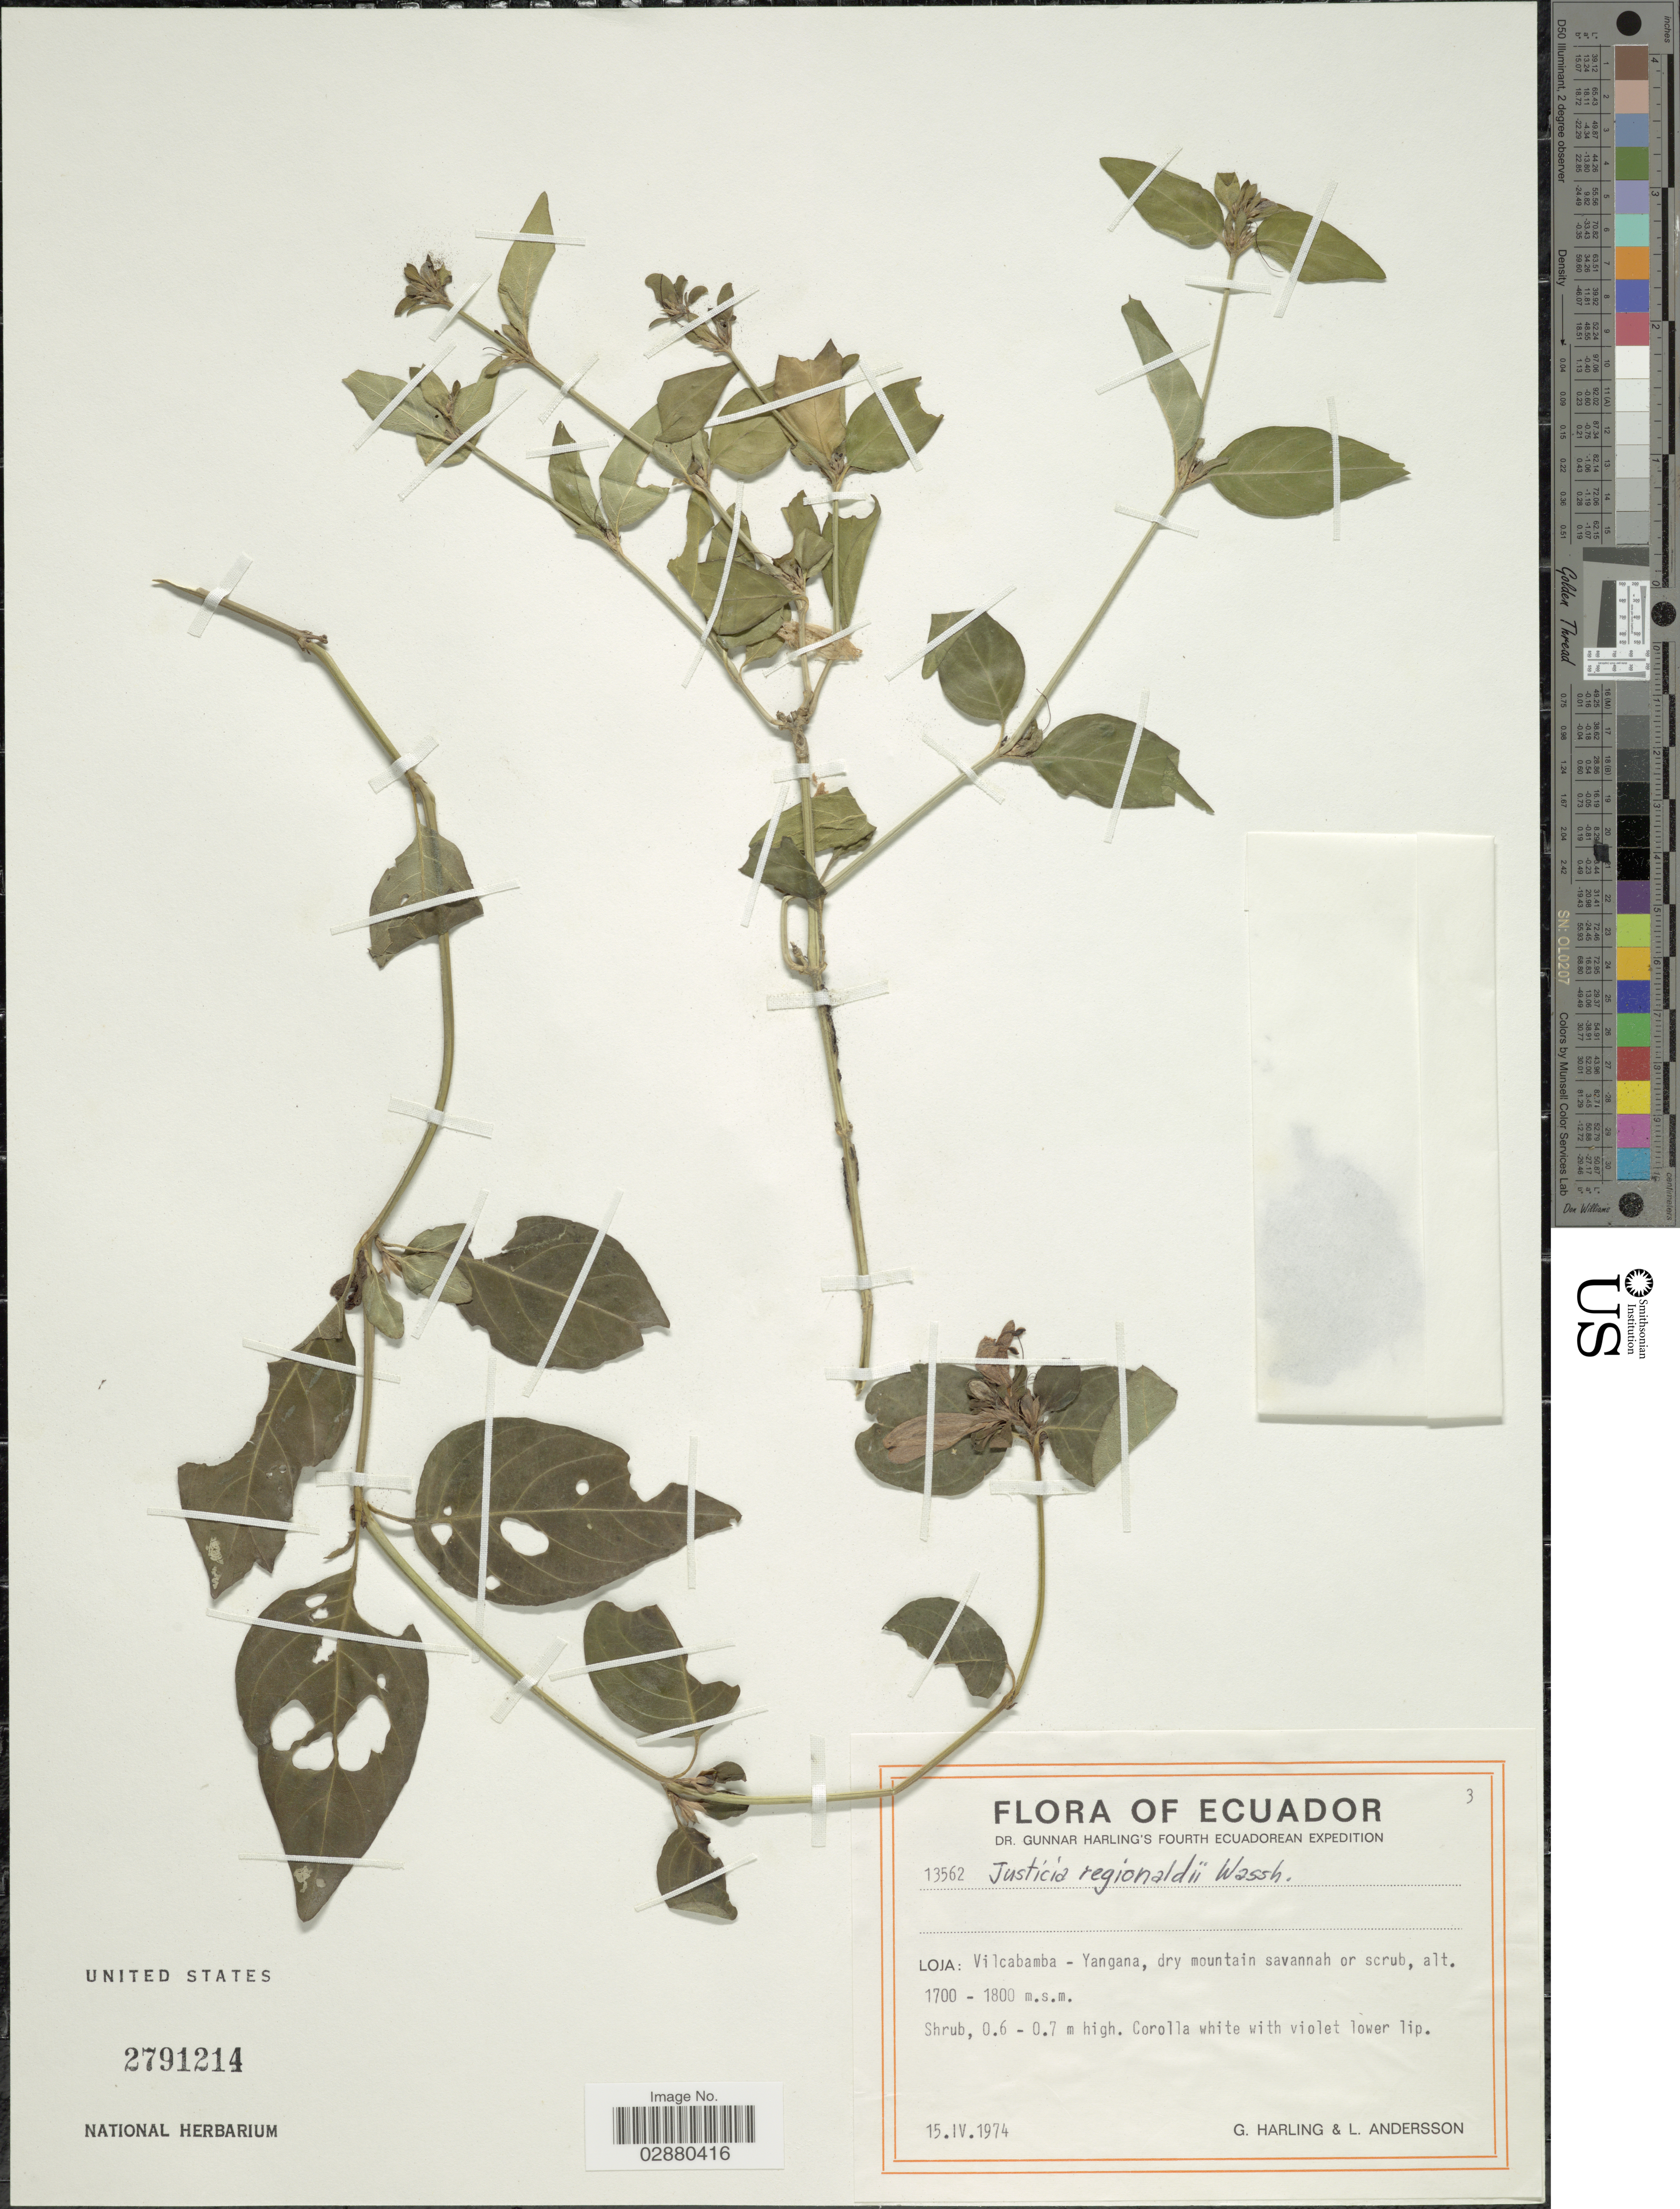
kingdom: Plantae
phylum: Tracheophyta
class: Magnoliopsida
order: Lamiales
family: Acanthaceae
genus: Justicia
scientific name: Justicia reginaldii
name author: Wassh.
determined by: Fisher, Amanda, (LOB), California State University, Long Beach (UNITED STATES)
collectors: G. Harling & L. Andersson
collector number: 13562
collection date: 1974-04-15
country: Ecuador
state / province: Loja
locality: Vilcabamba - Yangana.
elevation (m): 1700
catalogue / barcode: US 2791214